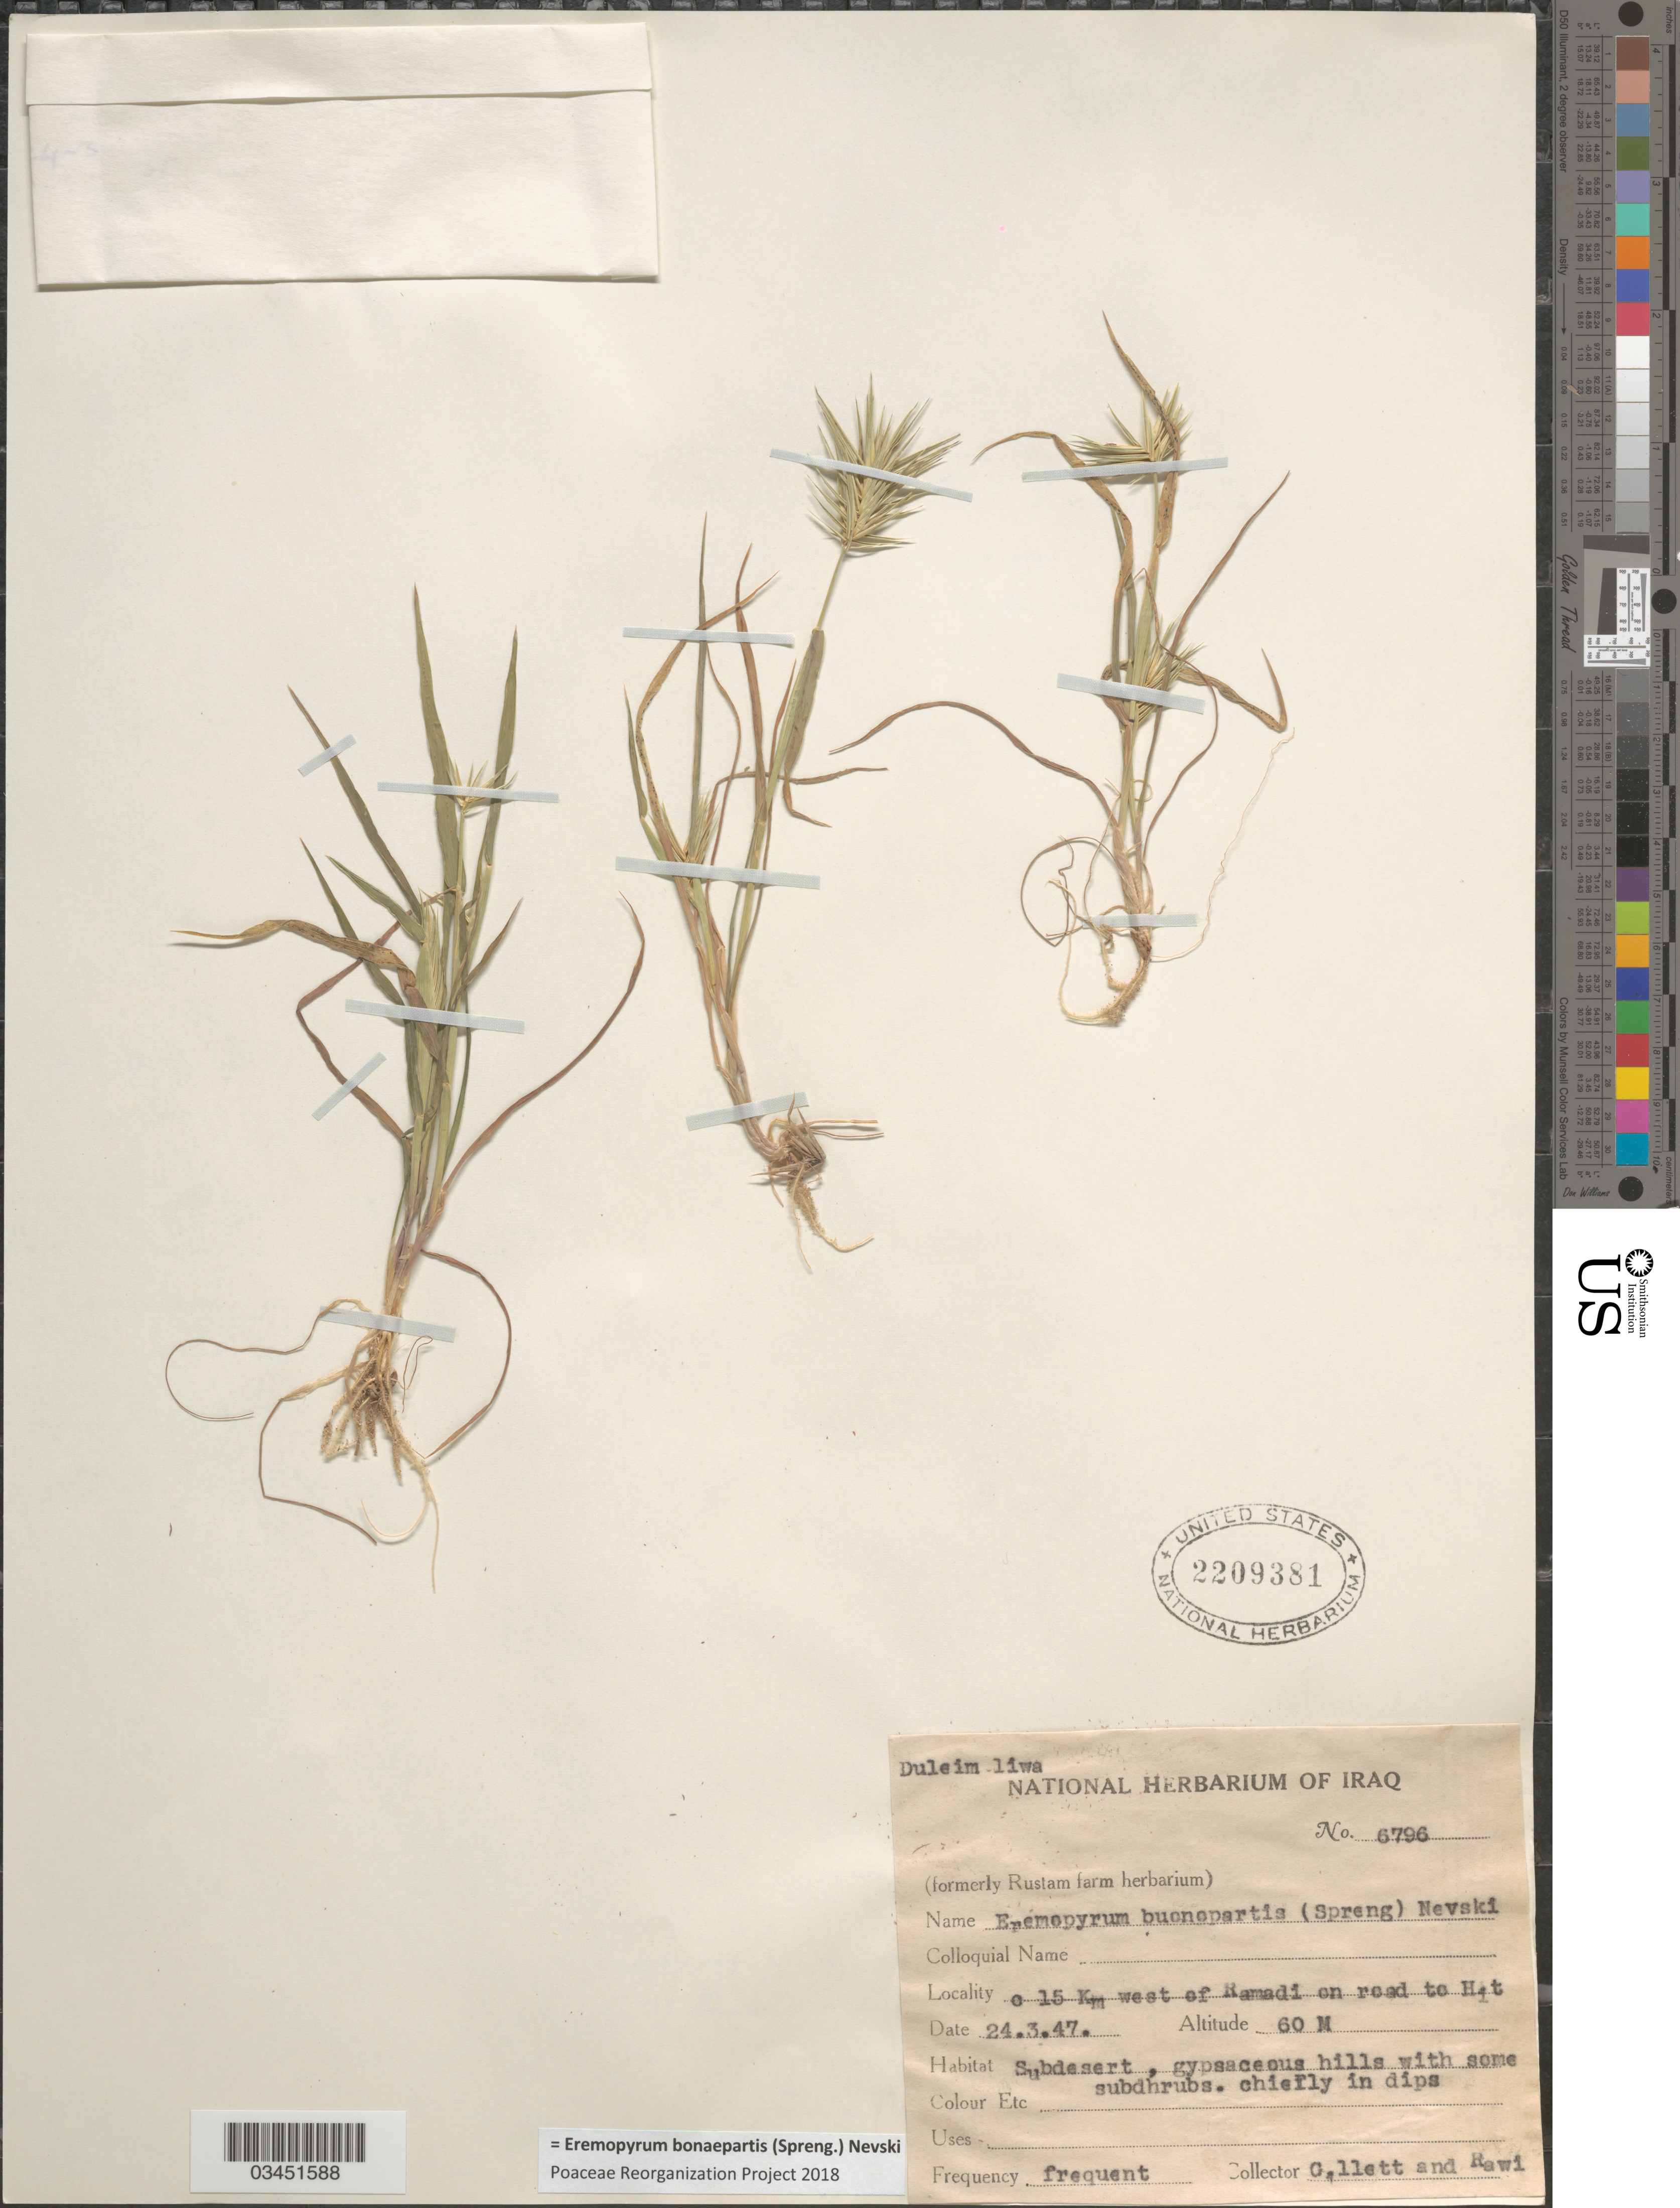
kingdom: Plantae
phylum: Tracheophyta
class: Liliopsida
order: Poales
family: Poaceae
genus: Eremopyrum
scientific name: Eremopyrum bonaepartis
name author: (Spreng.) Nevski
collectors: Gillett, -- & -. Rawi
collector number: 6796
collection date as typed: Transcribed d/m/y: 24/3/47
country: Iraq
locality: Duleum liwa. C 15 Km west of Ramadi on road to Hit.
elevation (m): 60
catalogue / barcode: US 2209381